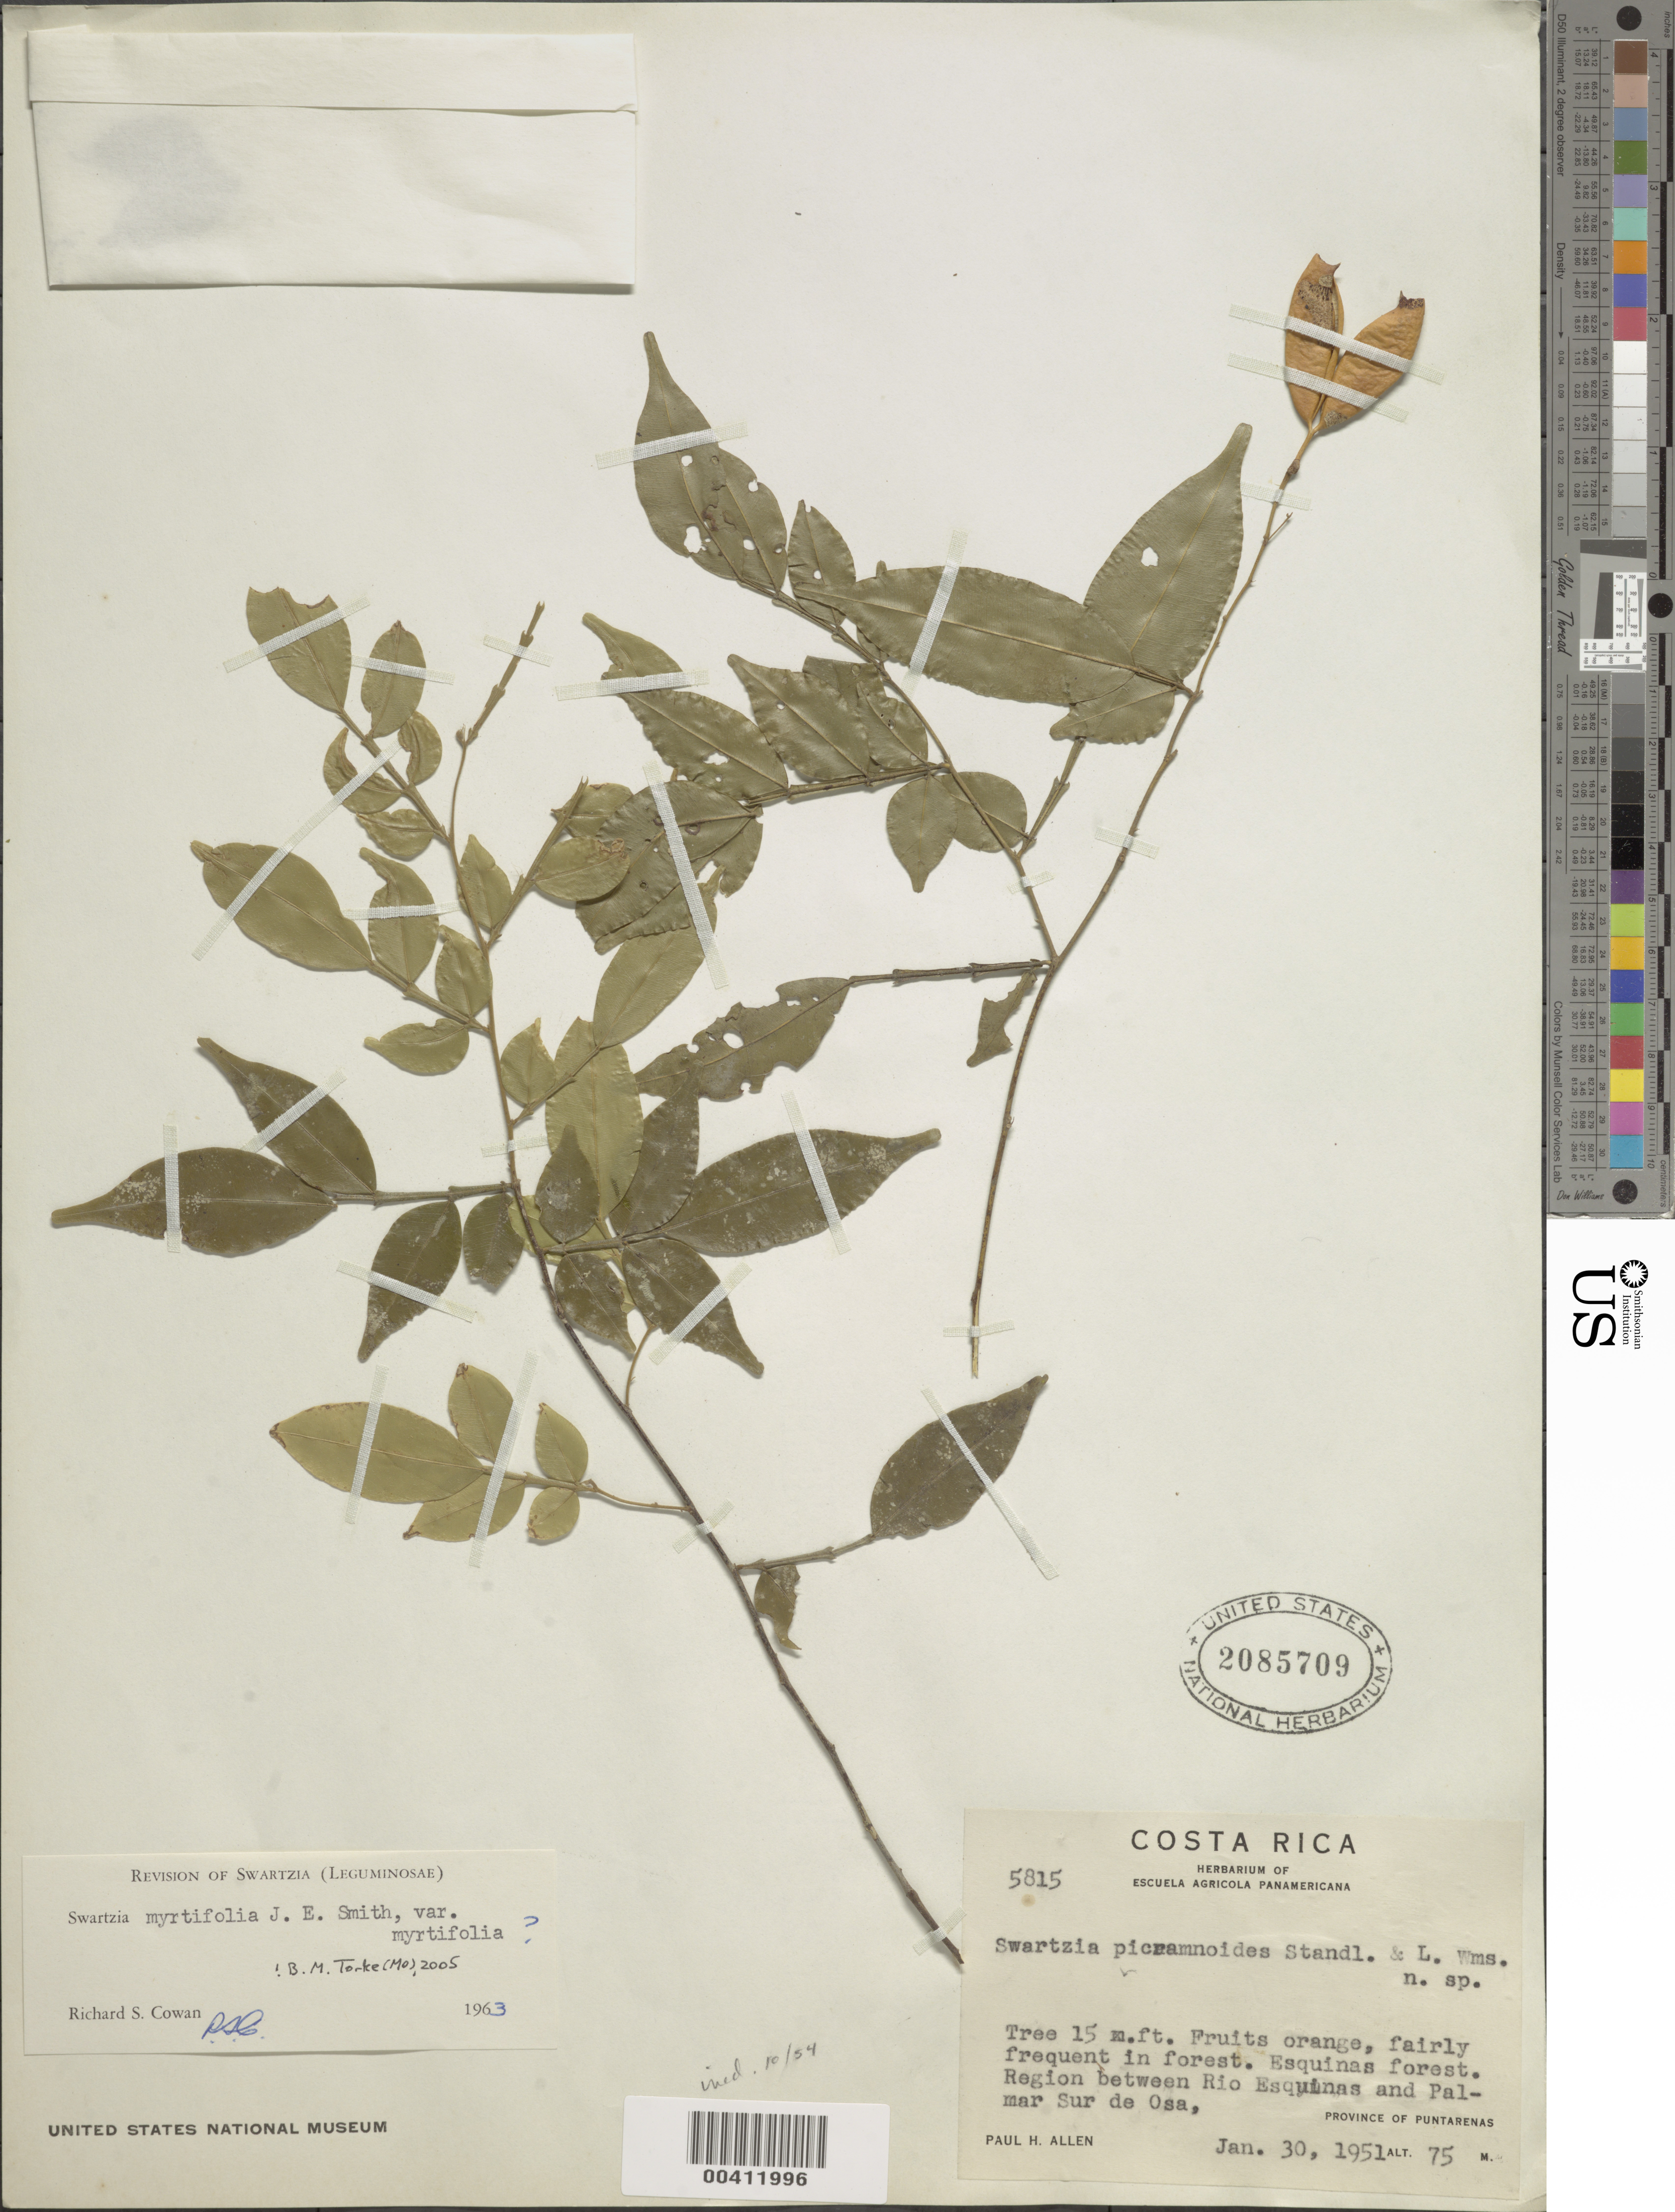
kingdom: Plantae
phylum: Tracheophyta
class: Magnoliopsida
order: Fabales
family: Fabaceae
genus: Swartzia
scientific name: Swartzia myrtifolia var. myrtifolia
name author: Sm.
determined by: Cowan, R. S.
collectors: P. H. Allen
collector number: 5815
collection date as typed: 30 Jan 1951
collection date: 1951-01-30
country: Costa Rica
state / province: Puntarenas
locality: Between rio esquinas and palmar sur de osa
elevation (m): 75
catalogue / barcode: US 2085709